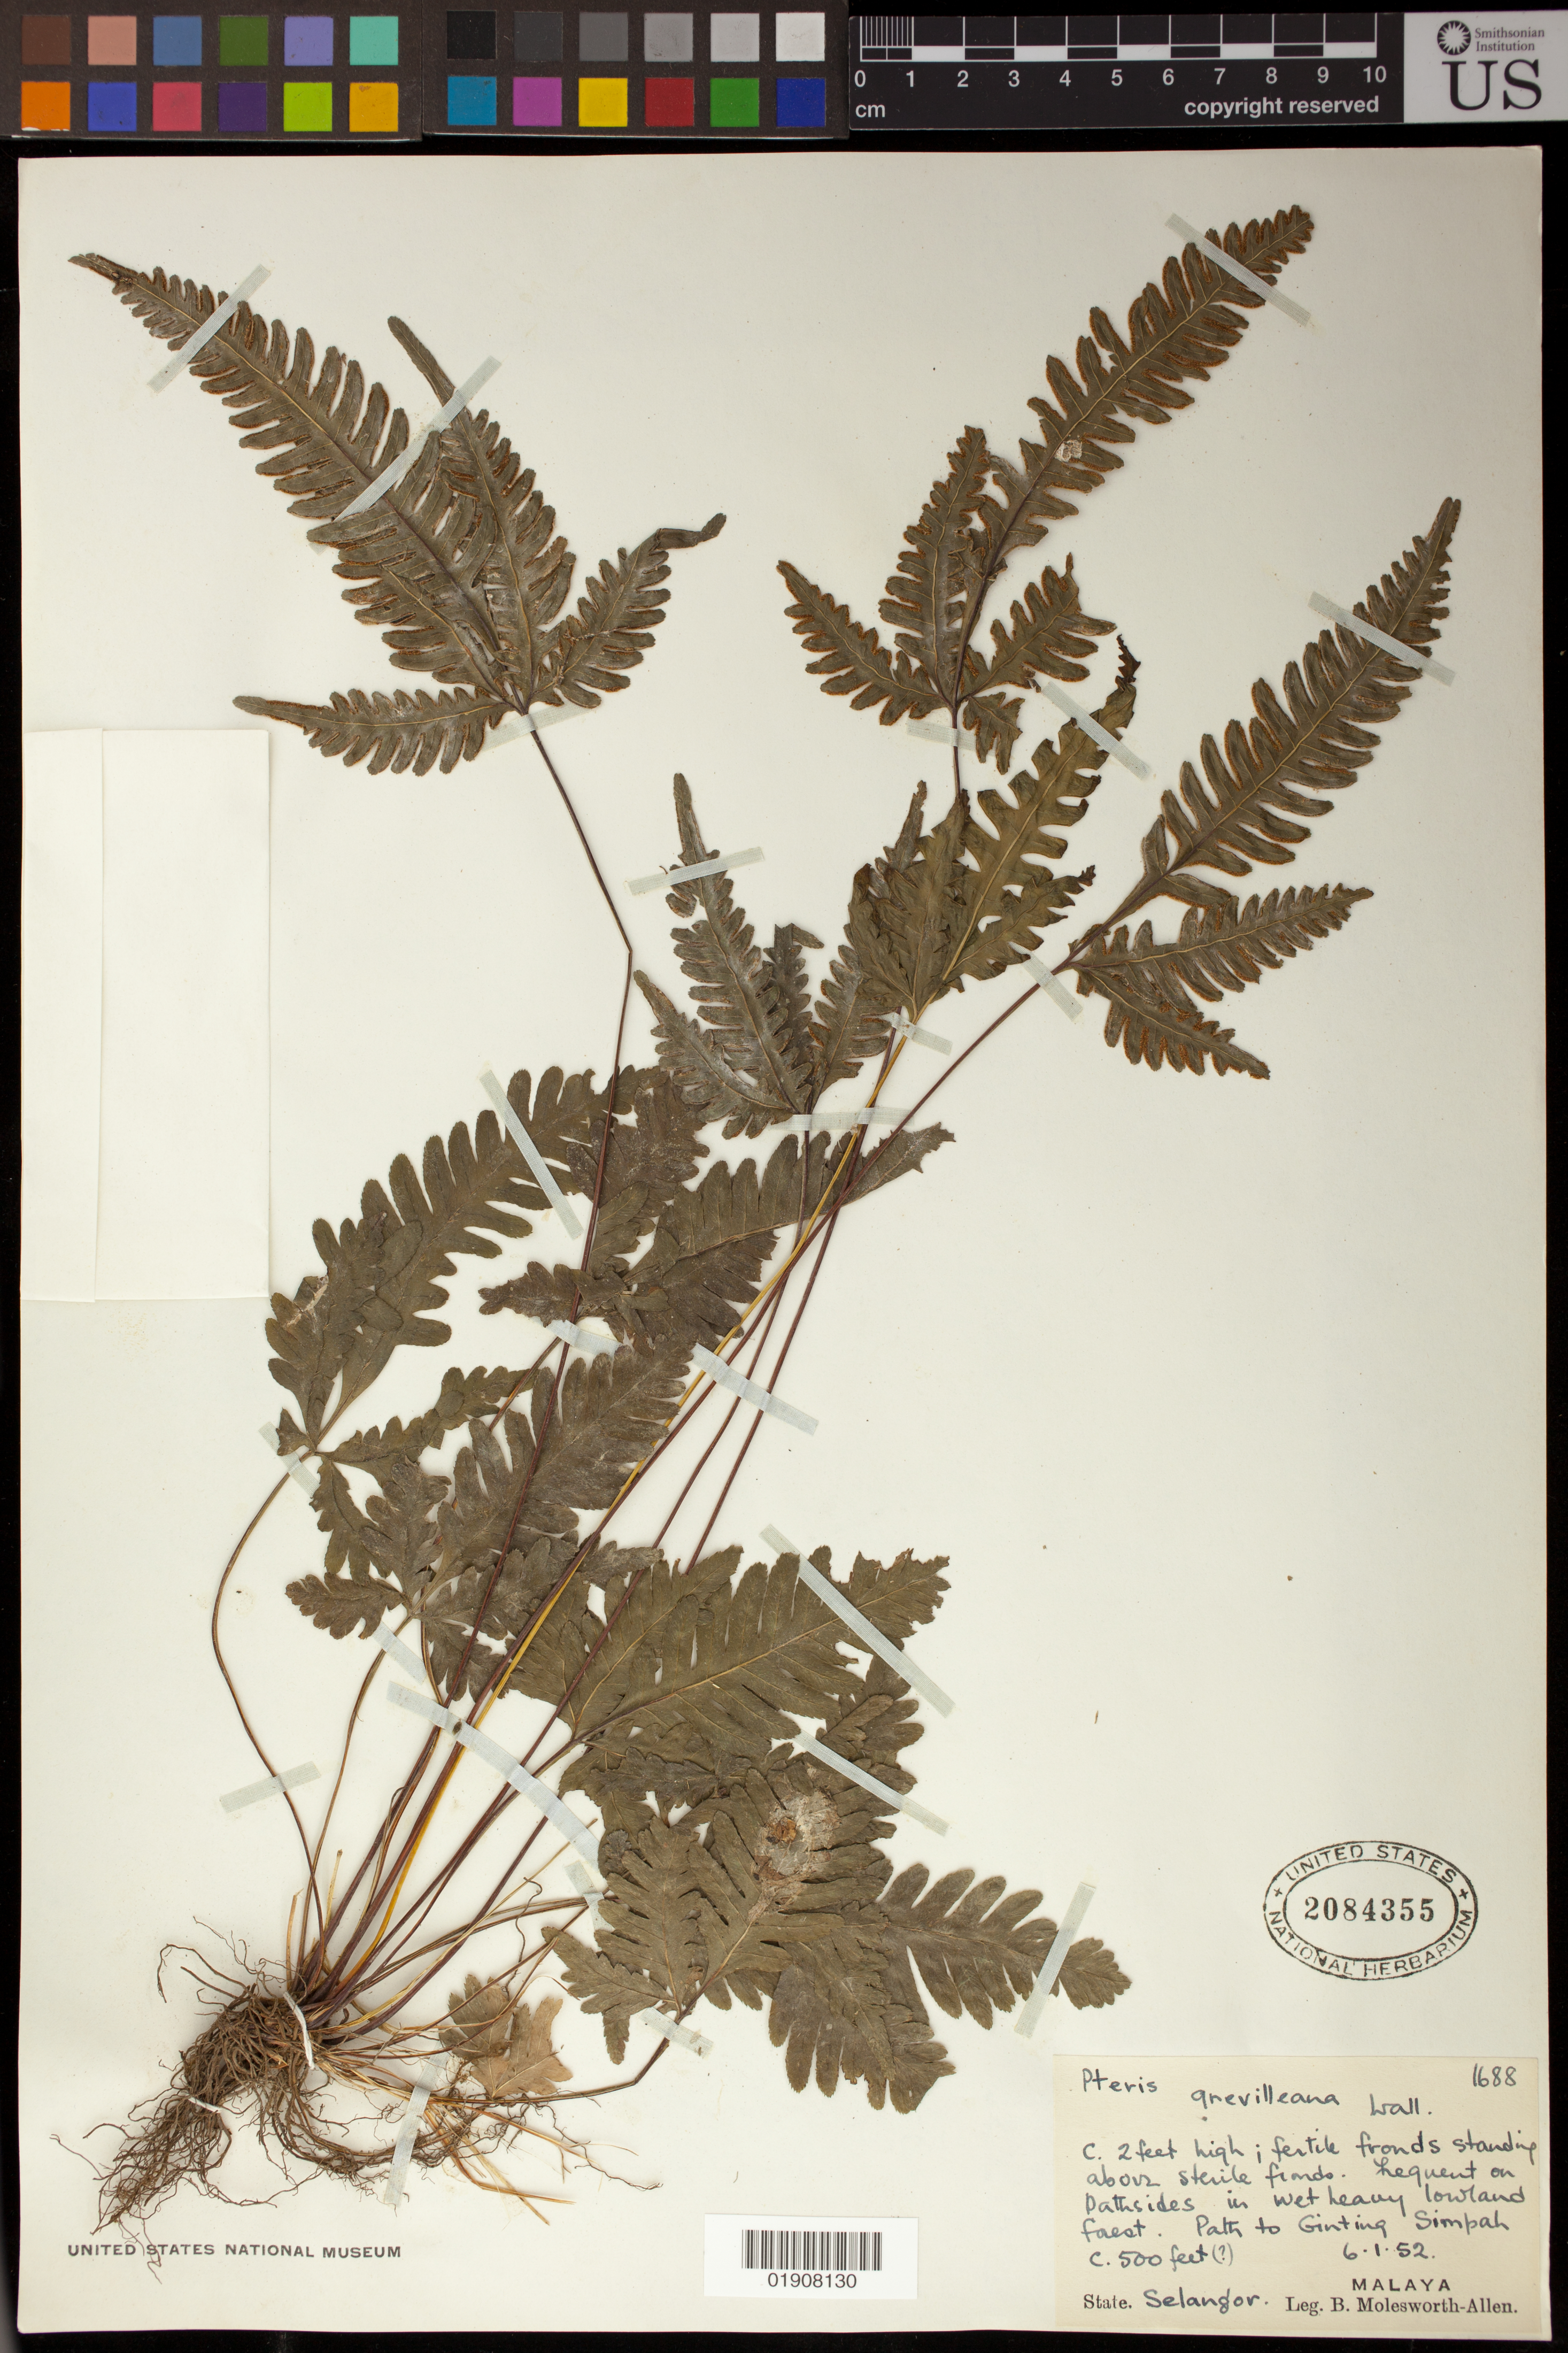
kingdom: Plantae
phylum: Tracheophyta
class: Polypodiopsida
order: Polypodiales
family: Pteridaceae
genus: Pteris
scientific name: Pteris grevilleana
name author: Wall. ex J. Agardh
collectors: B. E. G. Molesworth-Allen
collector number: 1688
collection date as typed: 6.1.52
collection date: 1952-01-06 or 1952-06-01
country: Malaysia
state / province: Selangor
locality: Path to Ginting Simpah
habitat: wet heavy lowland forest.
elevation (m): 152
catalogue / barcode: US 2084355